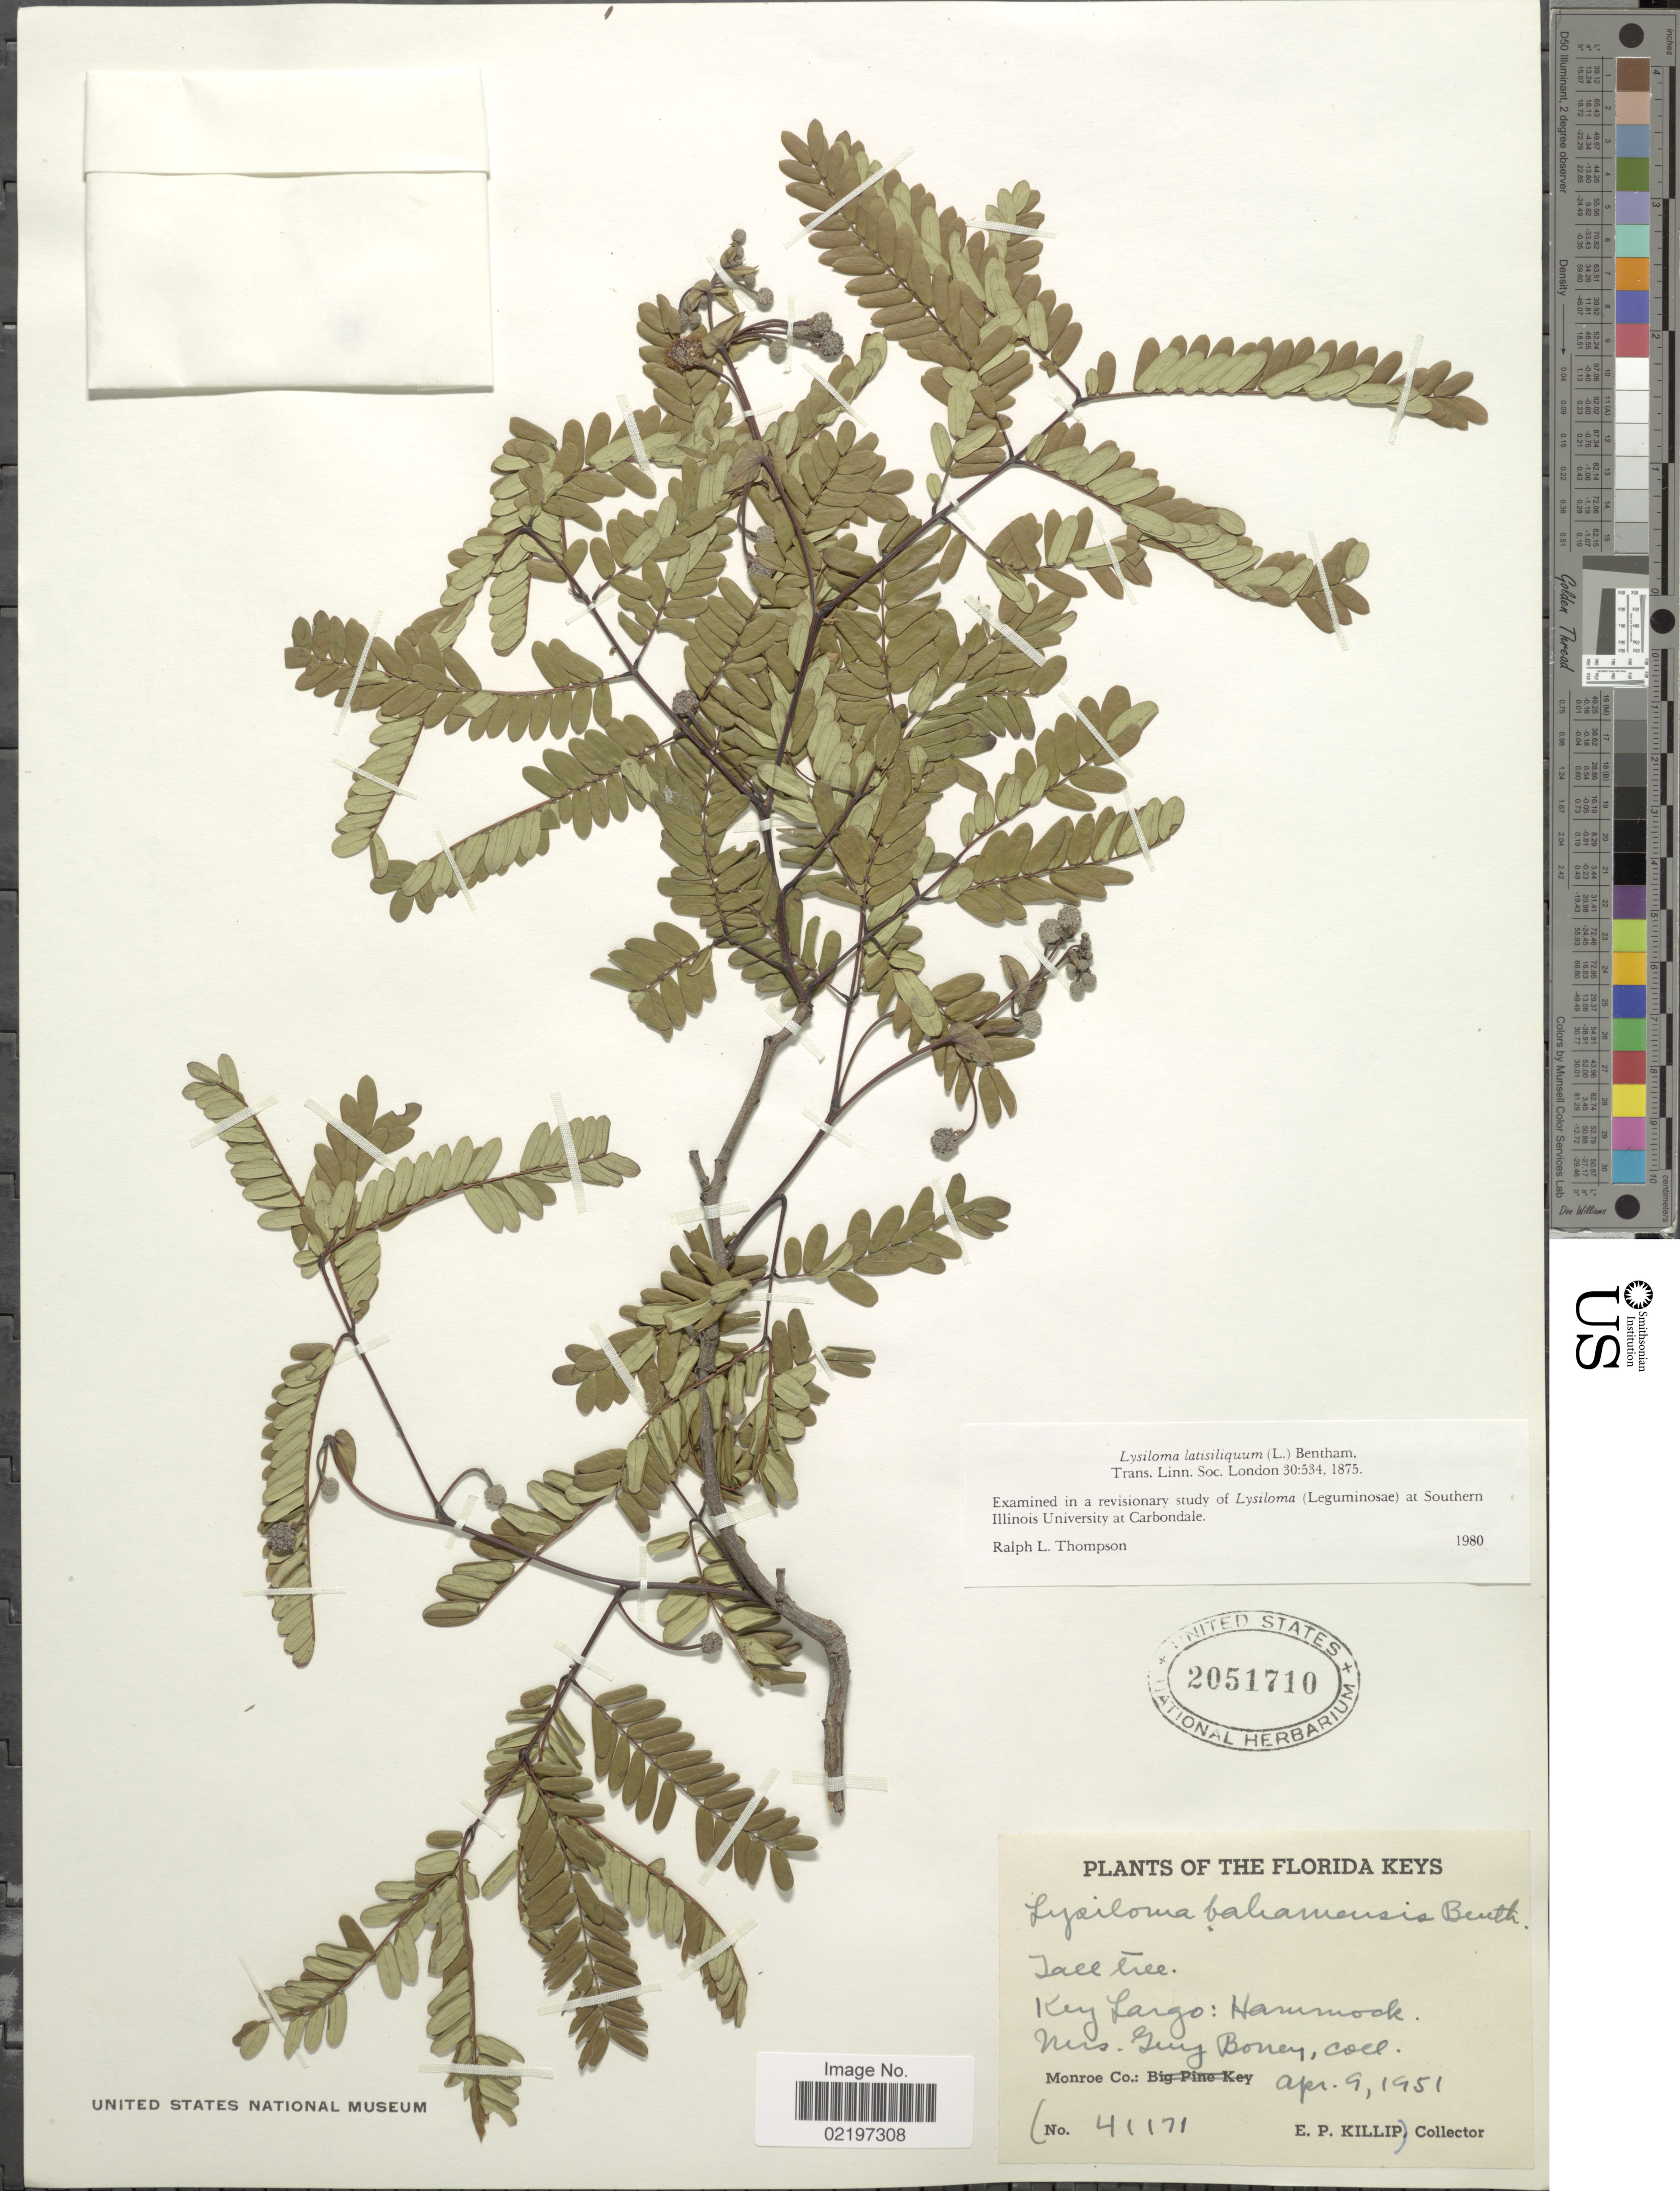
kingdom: Plantae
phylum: Tracheophyta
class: Magnoliopsida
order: Fabales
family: Fabaceae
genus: Lysiloma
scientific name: Lysiloma latisiliquum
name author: (L.) Benth.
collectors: G. Bonney & E. P. Killip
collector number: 41171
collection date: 1951-04-09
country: United States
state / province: Florida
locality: The Florida Keys, Key Largo: Hammock, Monroe Co.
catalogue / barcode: US 2051710